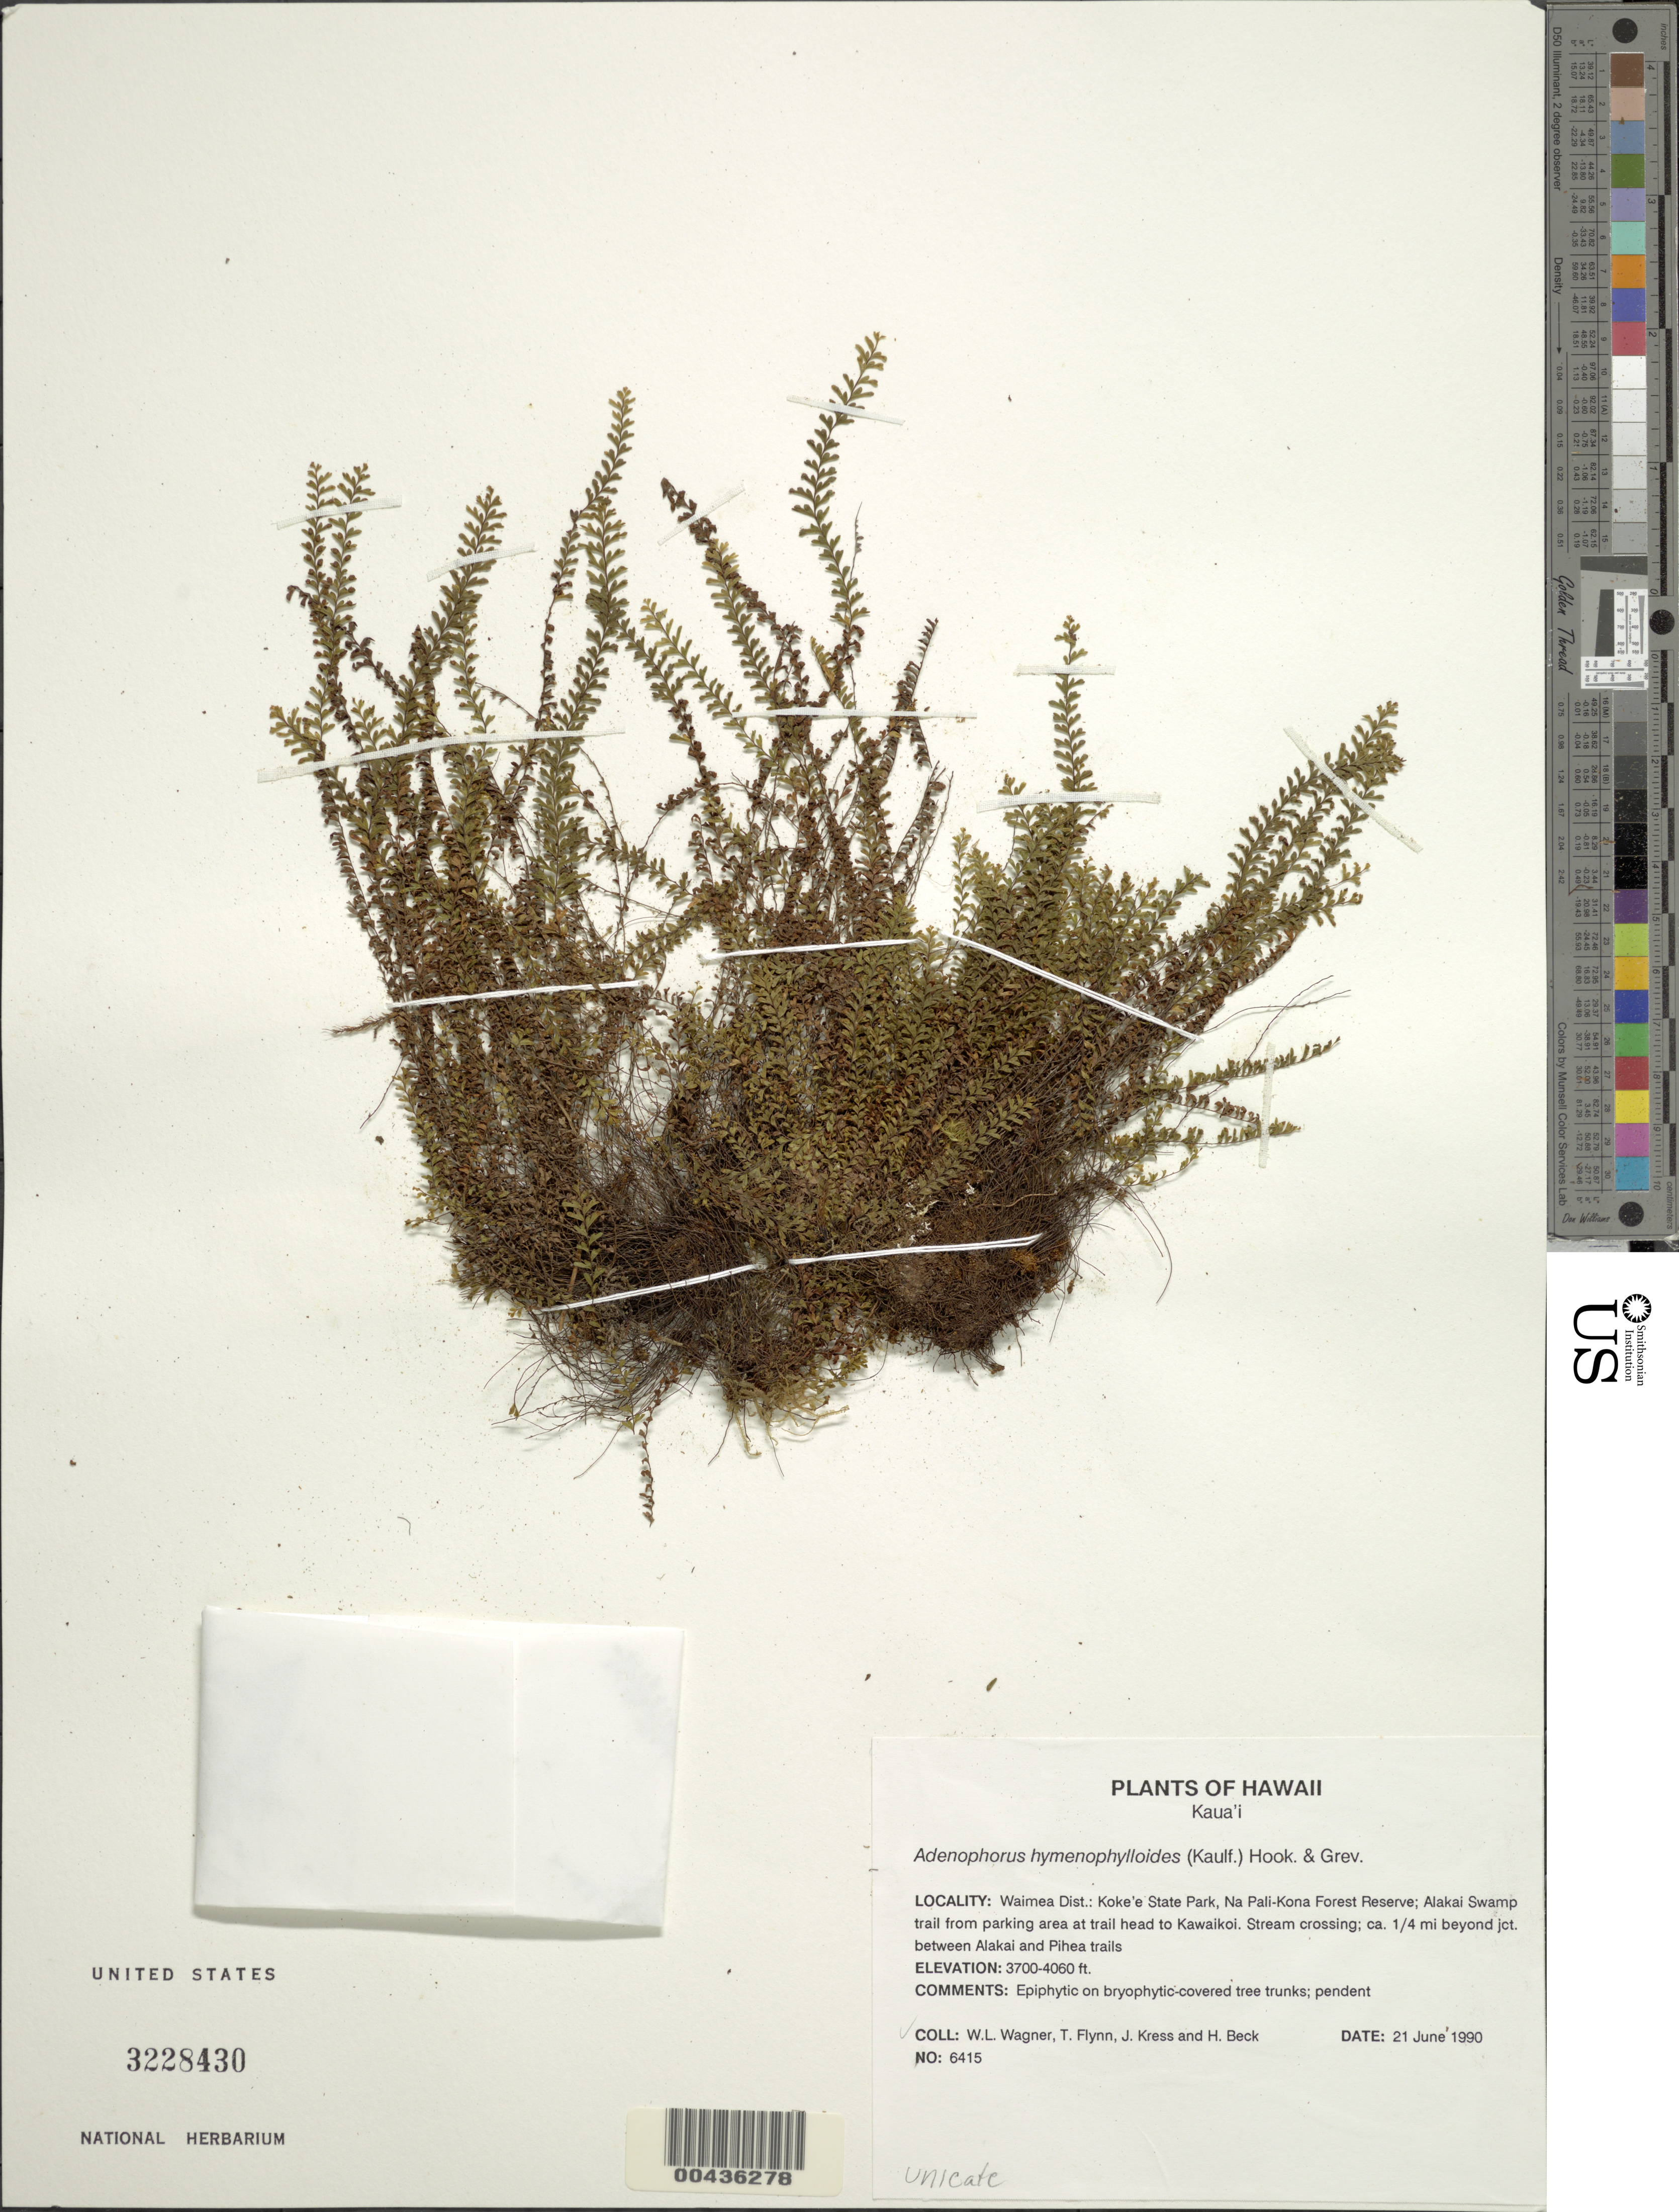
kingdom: Plantae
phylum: Tracheophyta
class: Polypodiopsida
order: Polypodiales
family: Polypodiaceae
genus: Adenophorus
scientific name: Adenophorus hymenophylloides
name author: (Kaulf.) Hook. & Grev.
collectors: W. L. Wagner, T. W. Flynn, W. J. Kress & H. Beck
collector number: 6415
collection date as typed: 21 Jun 1990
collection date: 1990-06-21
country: United States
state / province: Hawaii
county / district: Kauai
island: Kaua'i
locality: Waimea Dist.: Koke'e State Park, Na Pali-Kona Forest Reserve; Alakai Swamp trail from parking area at trail head to Kawaikoi...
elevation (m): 1128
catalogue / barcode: US 3228430